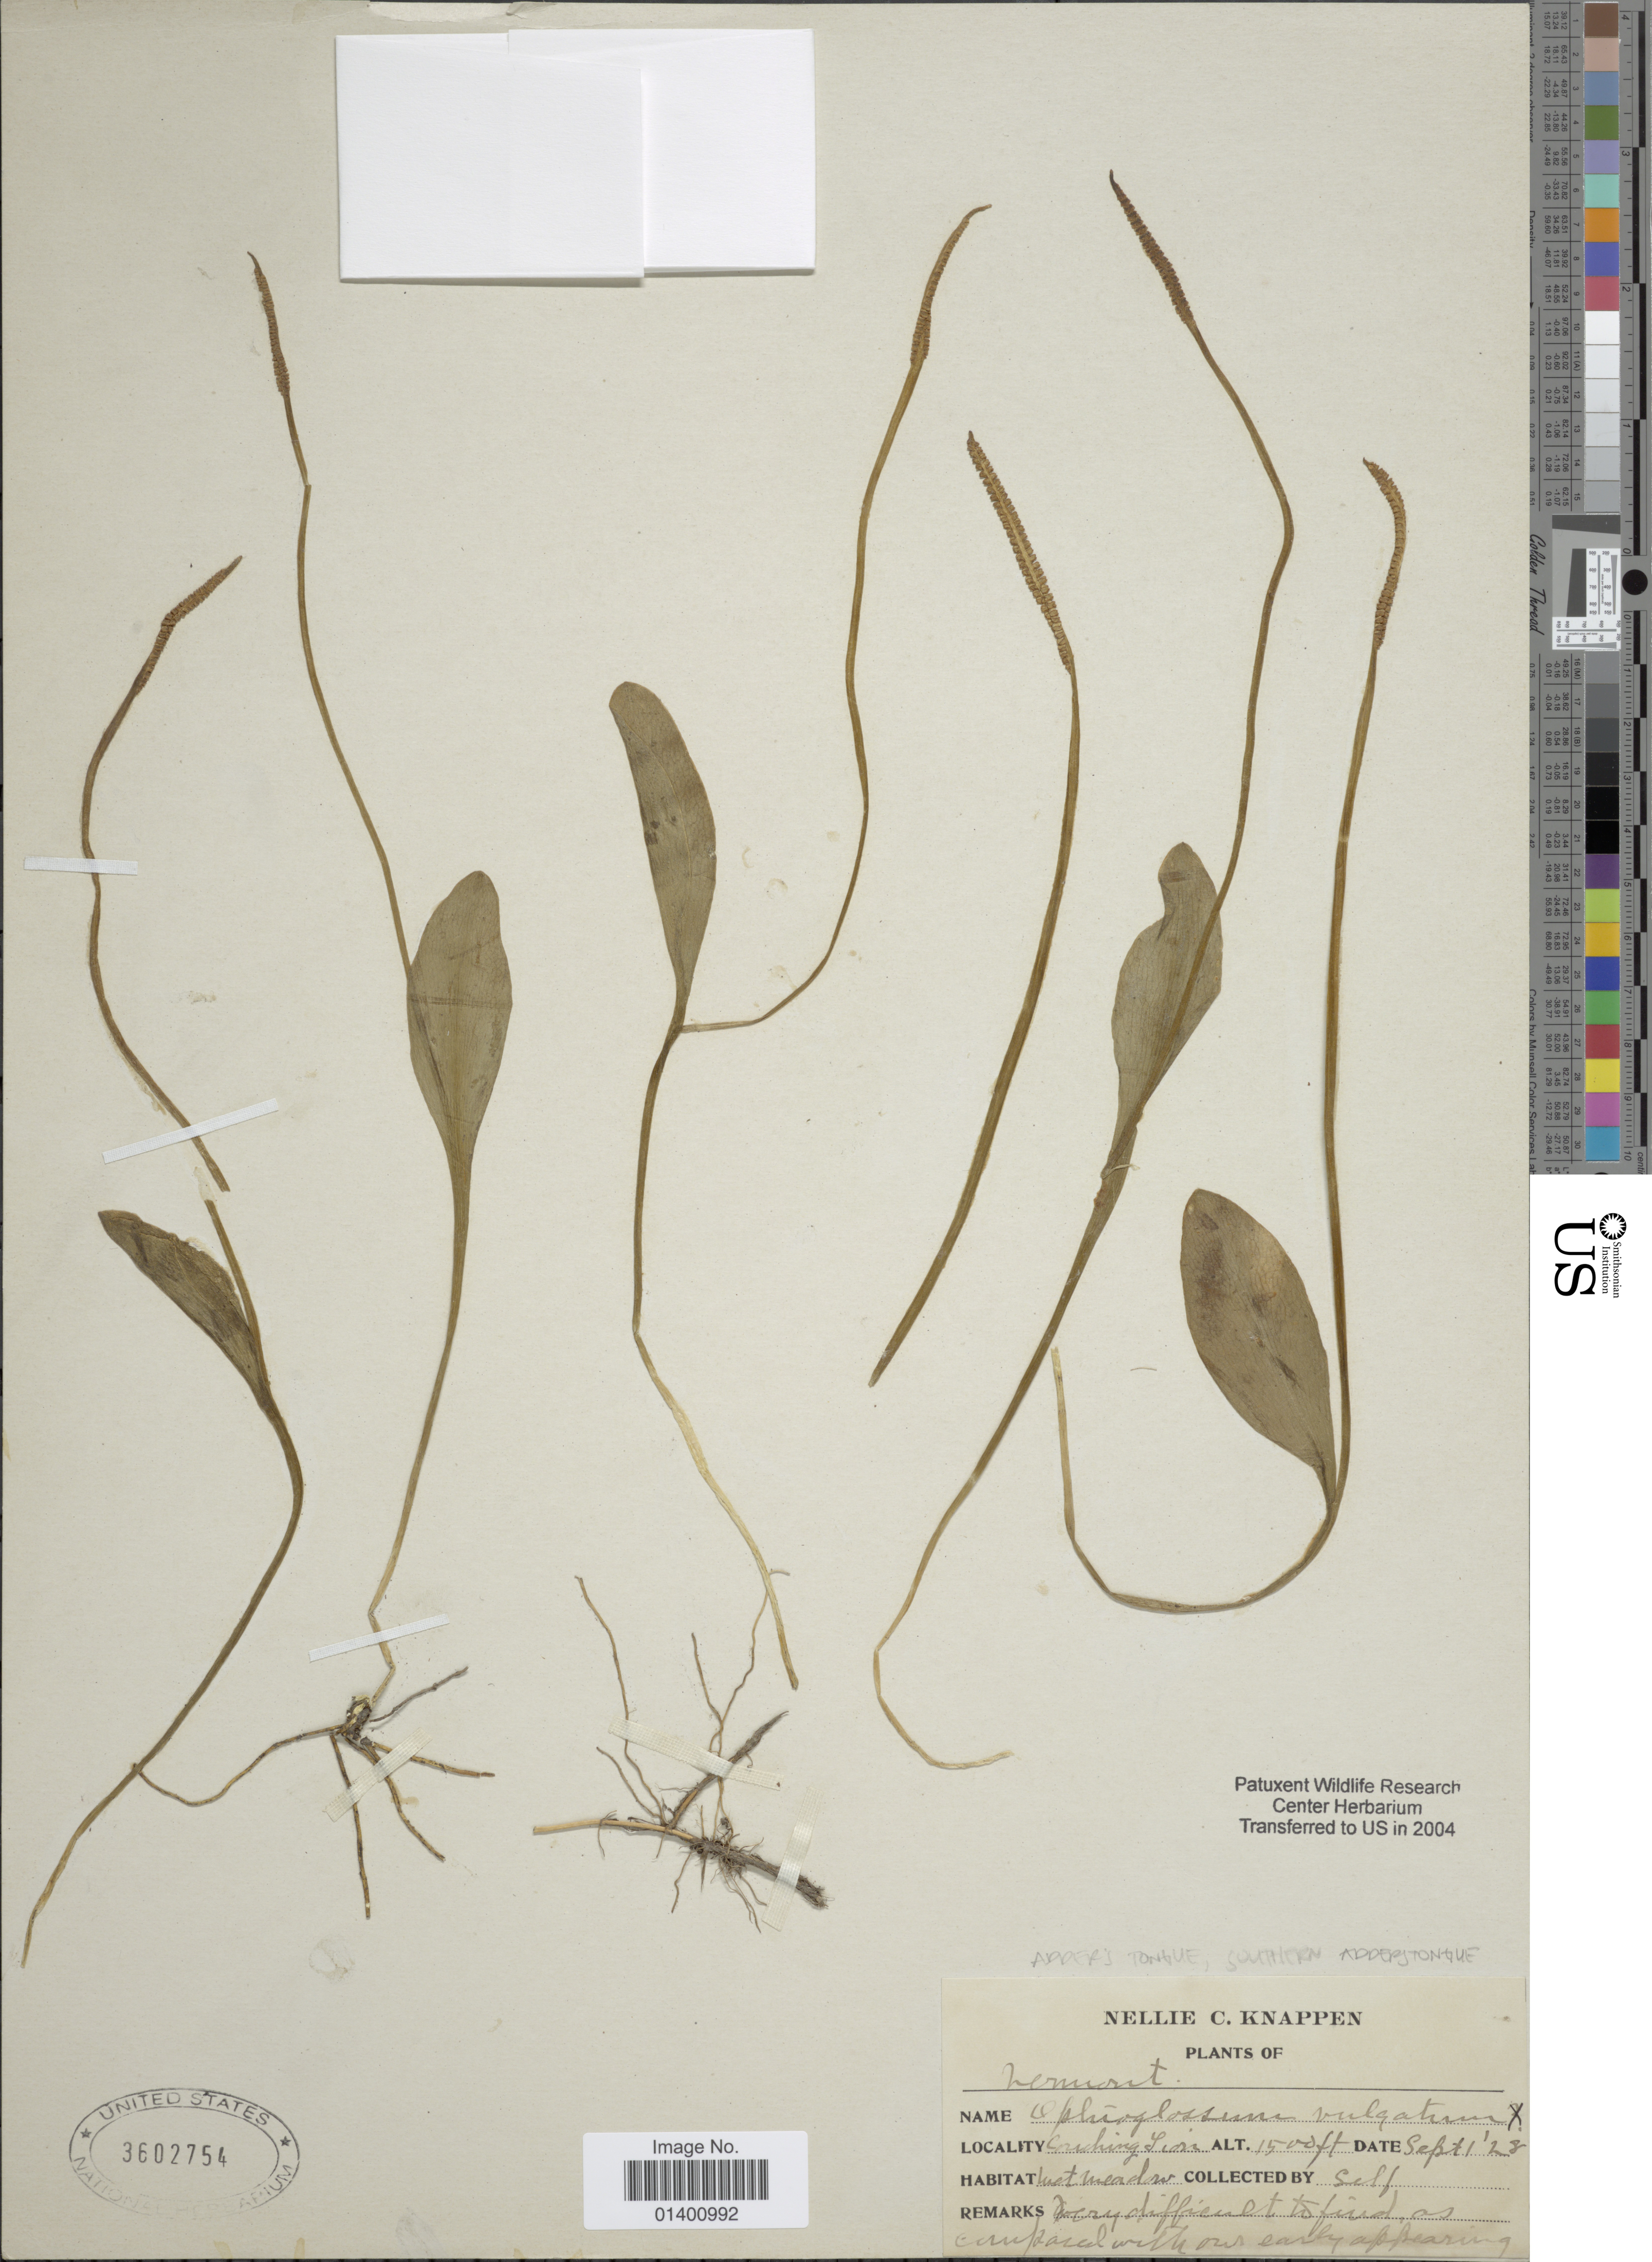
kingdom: Plantae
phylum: Tracheophyta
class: Polypodiopsida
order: Ophioglossales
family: Ophioglossaceae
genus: Ophioglossum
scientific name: Ophioglossum vulgatum var. pycnostichum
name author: Fernald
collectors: N. Knappen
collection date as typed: Transcribed d/m/y: 1/9/28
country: United States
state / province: Vermont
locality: Couching Lion.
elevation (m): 457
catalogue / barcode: US 3602754